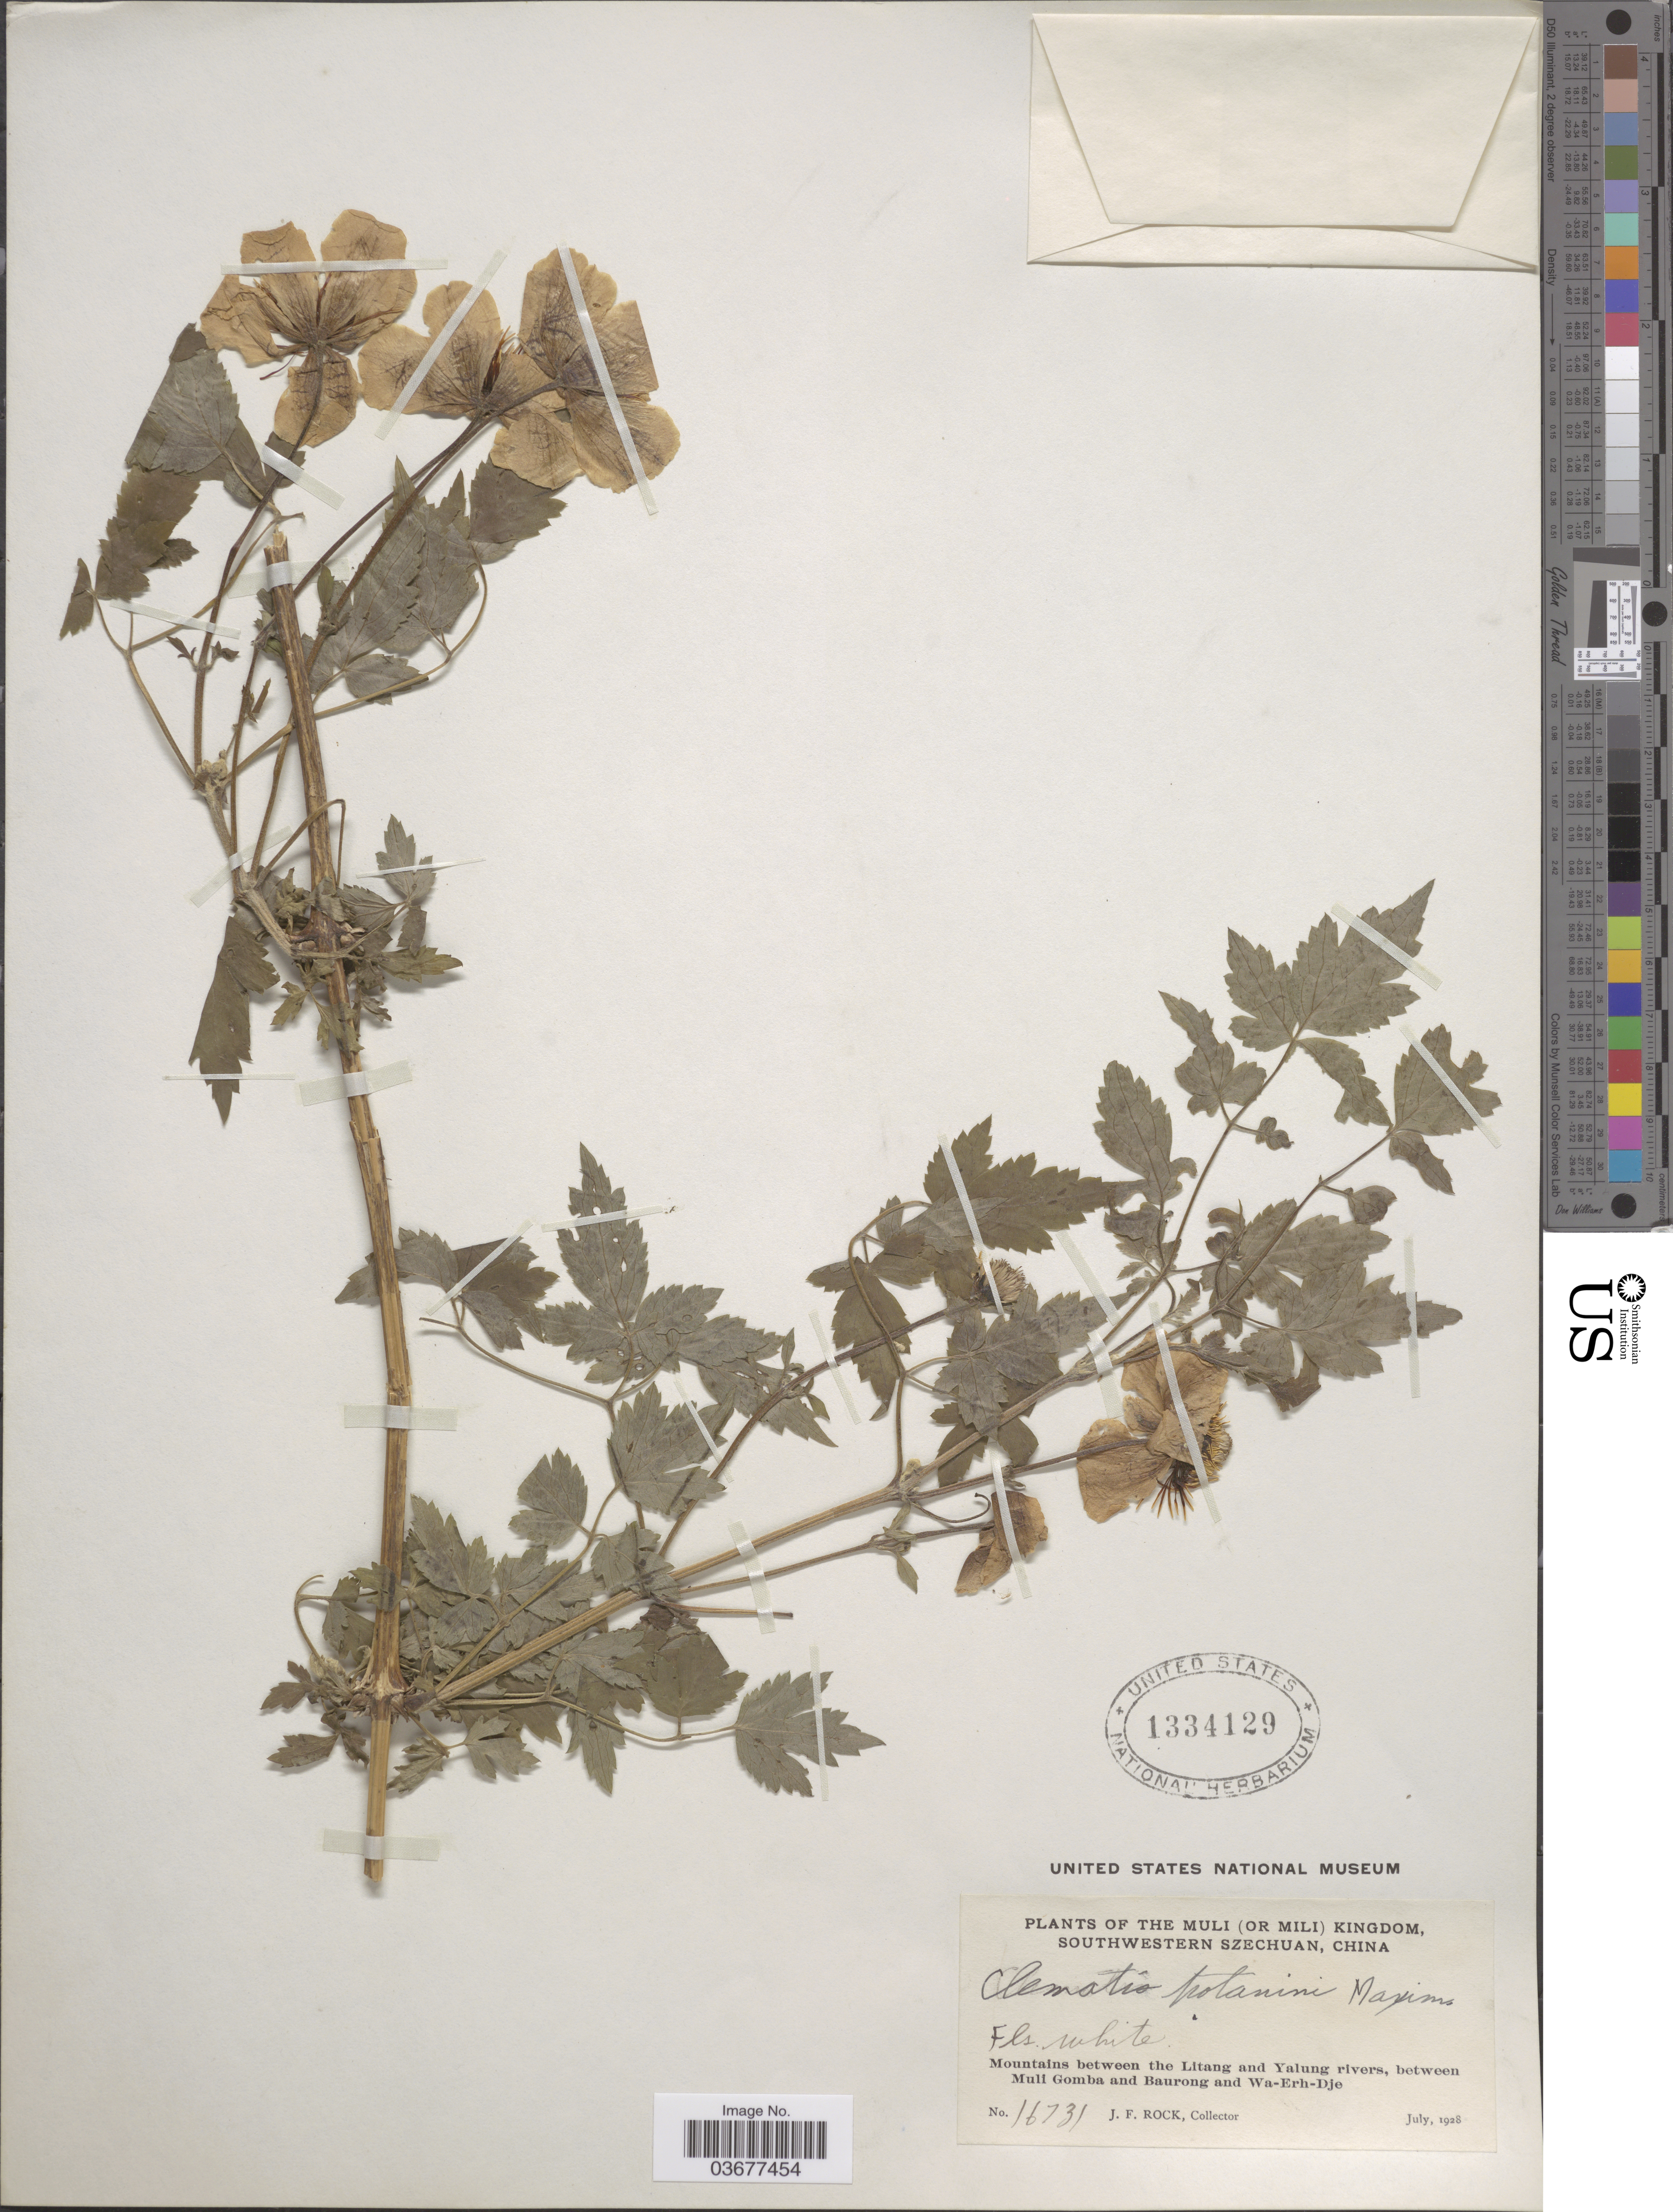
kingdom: Plantae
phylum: Tracheophyta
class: Magnoliopsida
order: Ranunculales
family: Ranunculaceae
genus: Clematis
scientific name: Clematis potaninii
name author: Maxim.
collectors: J. Rock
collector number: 16731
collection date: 1928-07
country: China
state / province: Sichuan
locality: The Muli (or Mili) Kingdom, Southwestern Szechuan. Mountains between the Litang and Yalung rivers, between Muli Gomba and Baurong and Wa-Erh-Dje.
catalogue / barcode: US 1334129